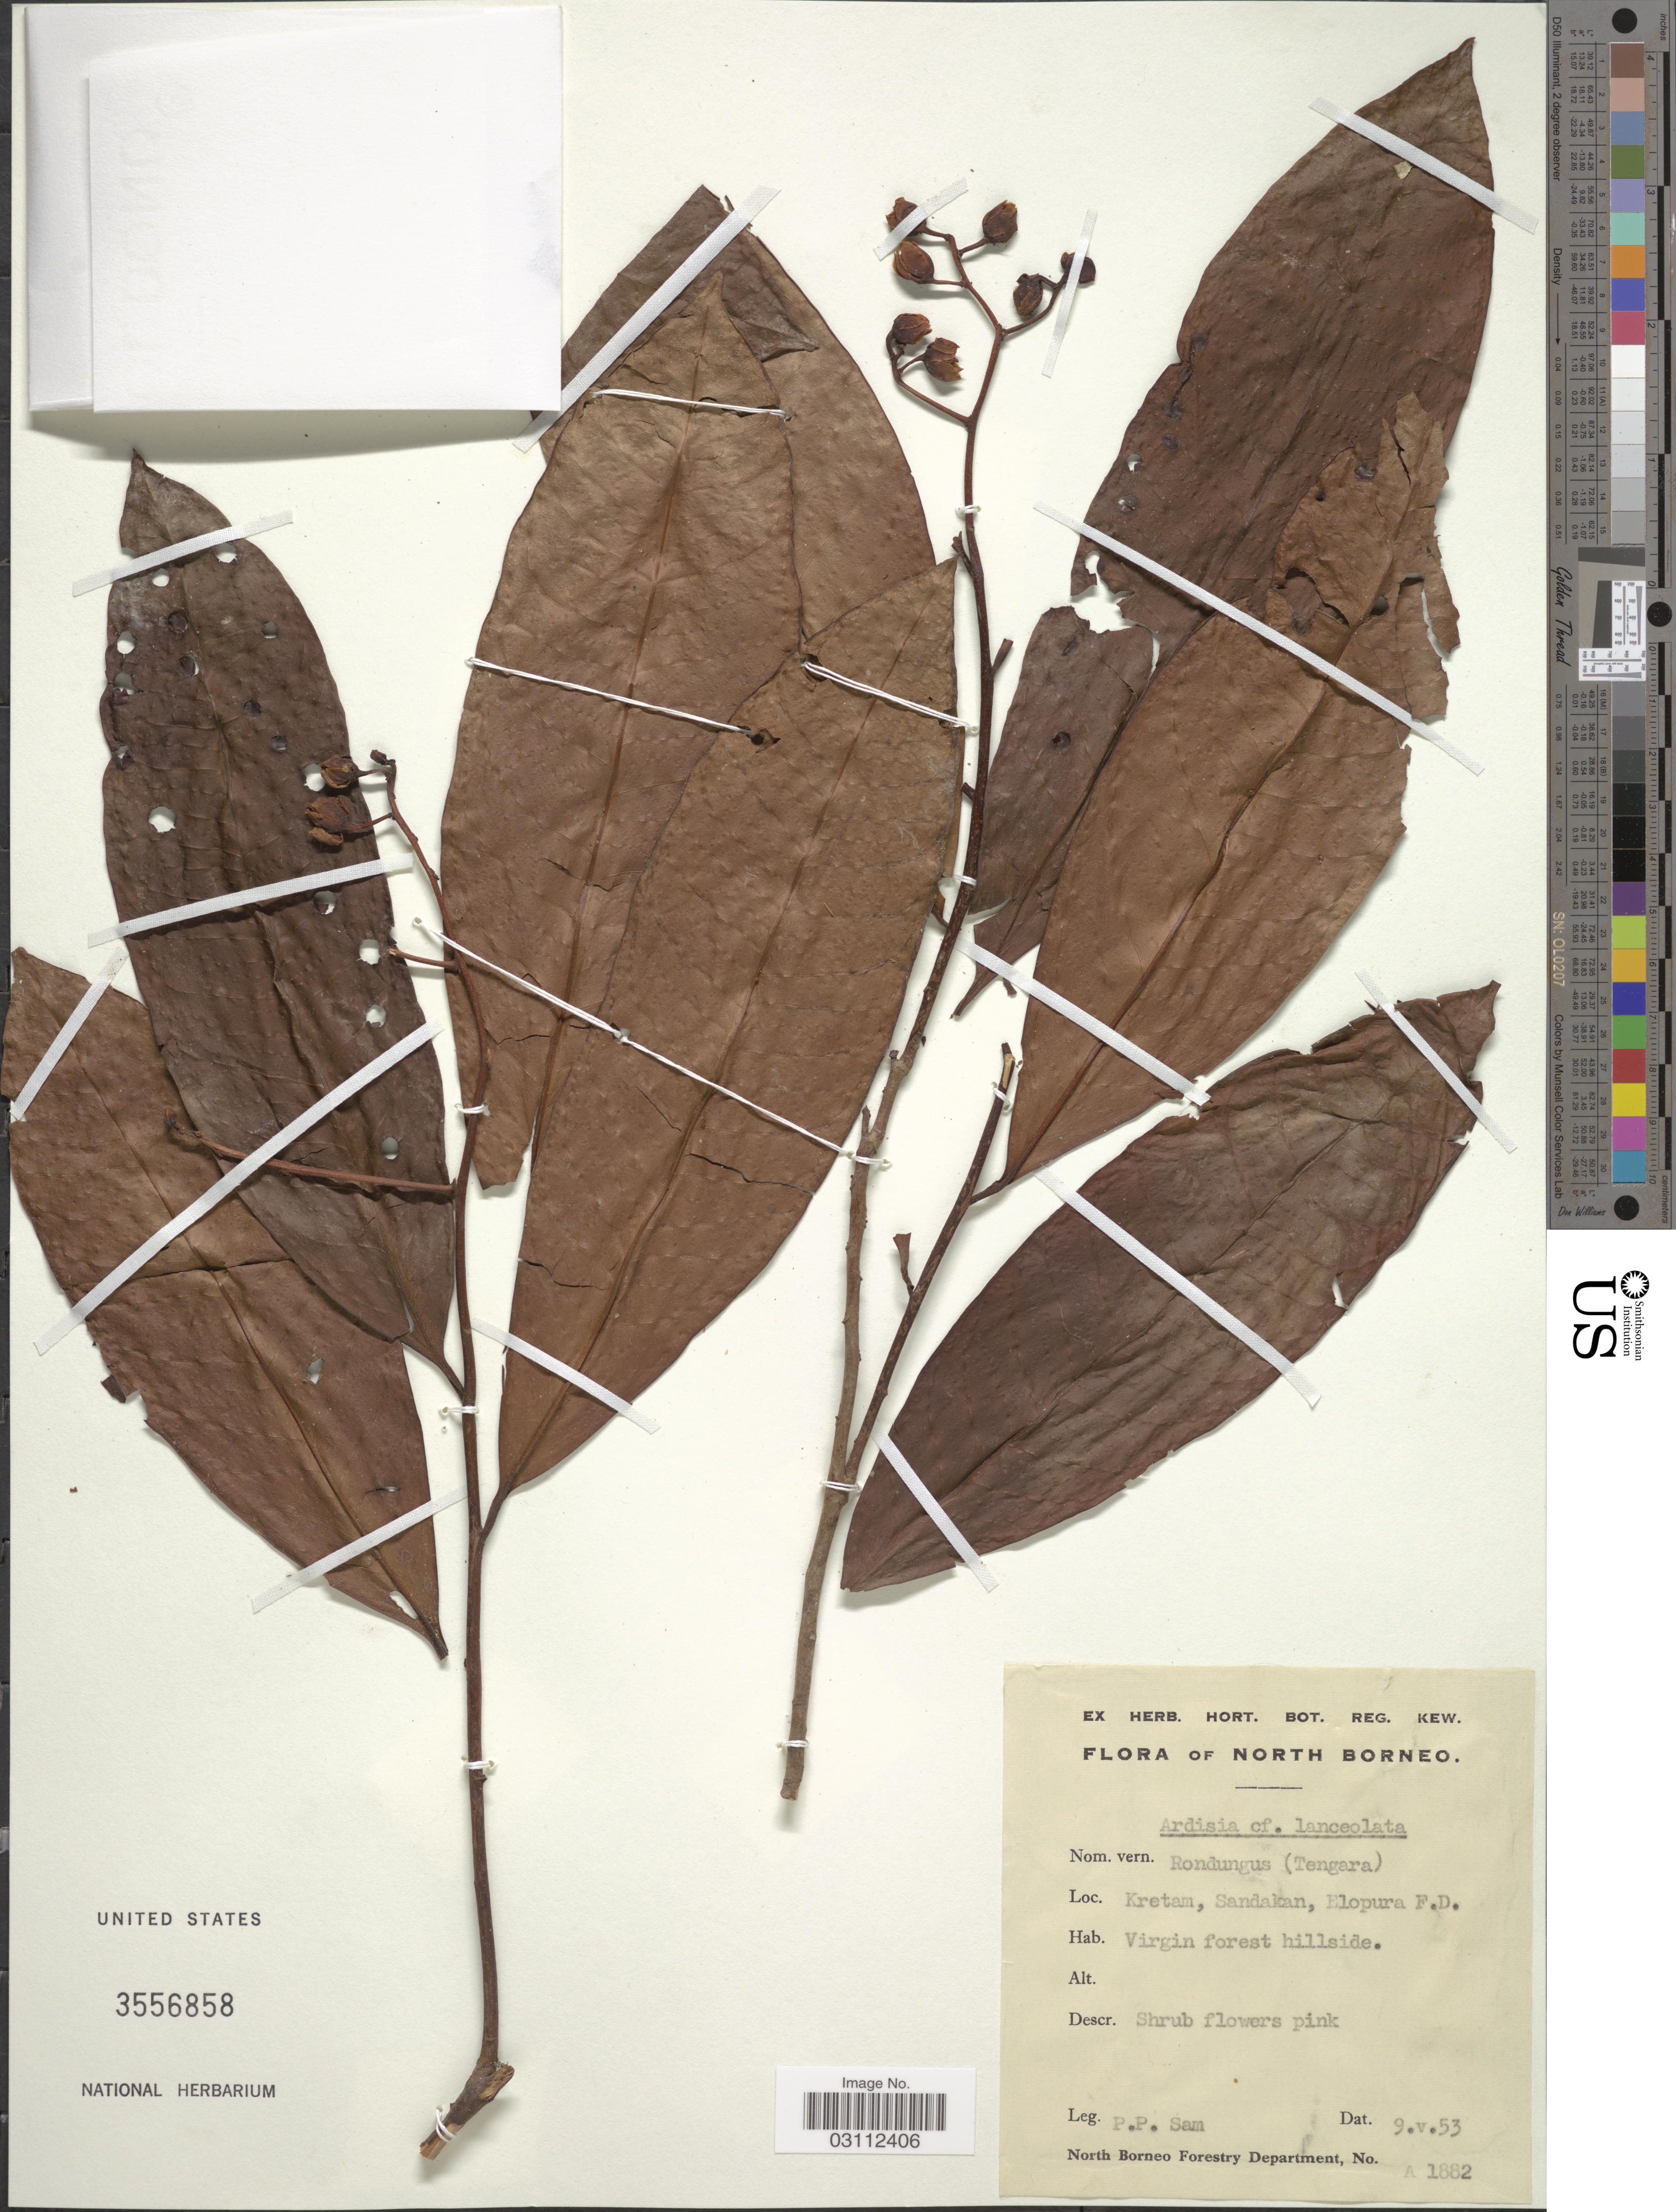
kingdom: Plantae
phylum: Tracheophyta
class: Magnoliopsida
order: Ericales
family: Primulaceae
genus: Ardisia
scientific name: Ardisia lanceolata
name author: Roxb.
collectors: P.P. Sam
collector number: A1882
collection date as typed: Transcribed d/m/y: 9/5/53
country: Malaysia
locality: North Borneo. Kretam, Sandakan, Elopura F.D.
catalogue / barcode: US 3556858